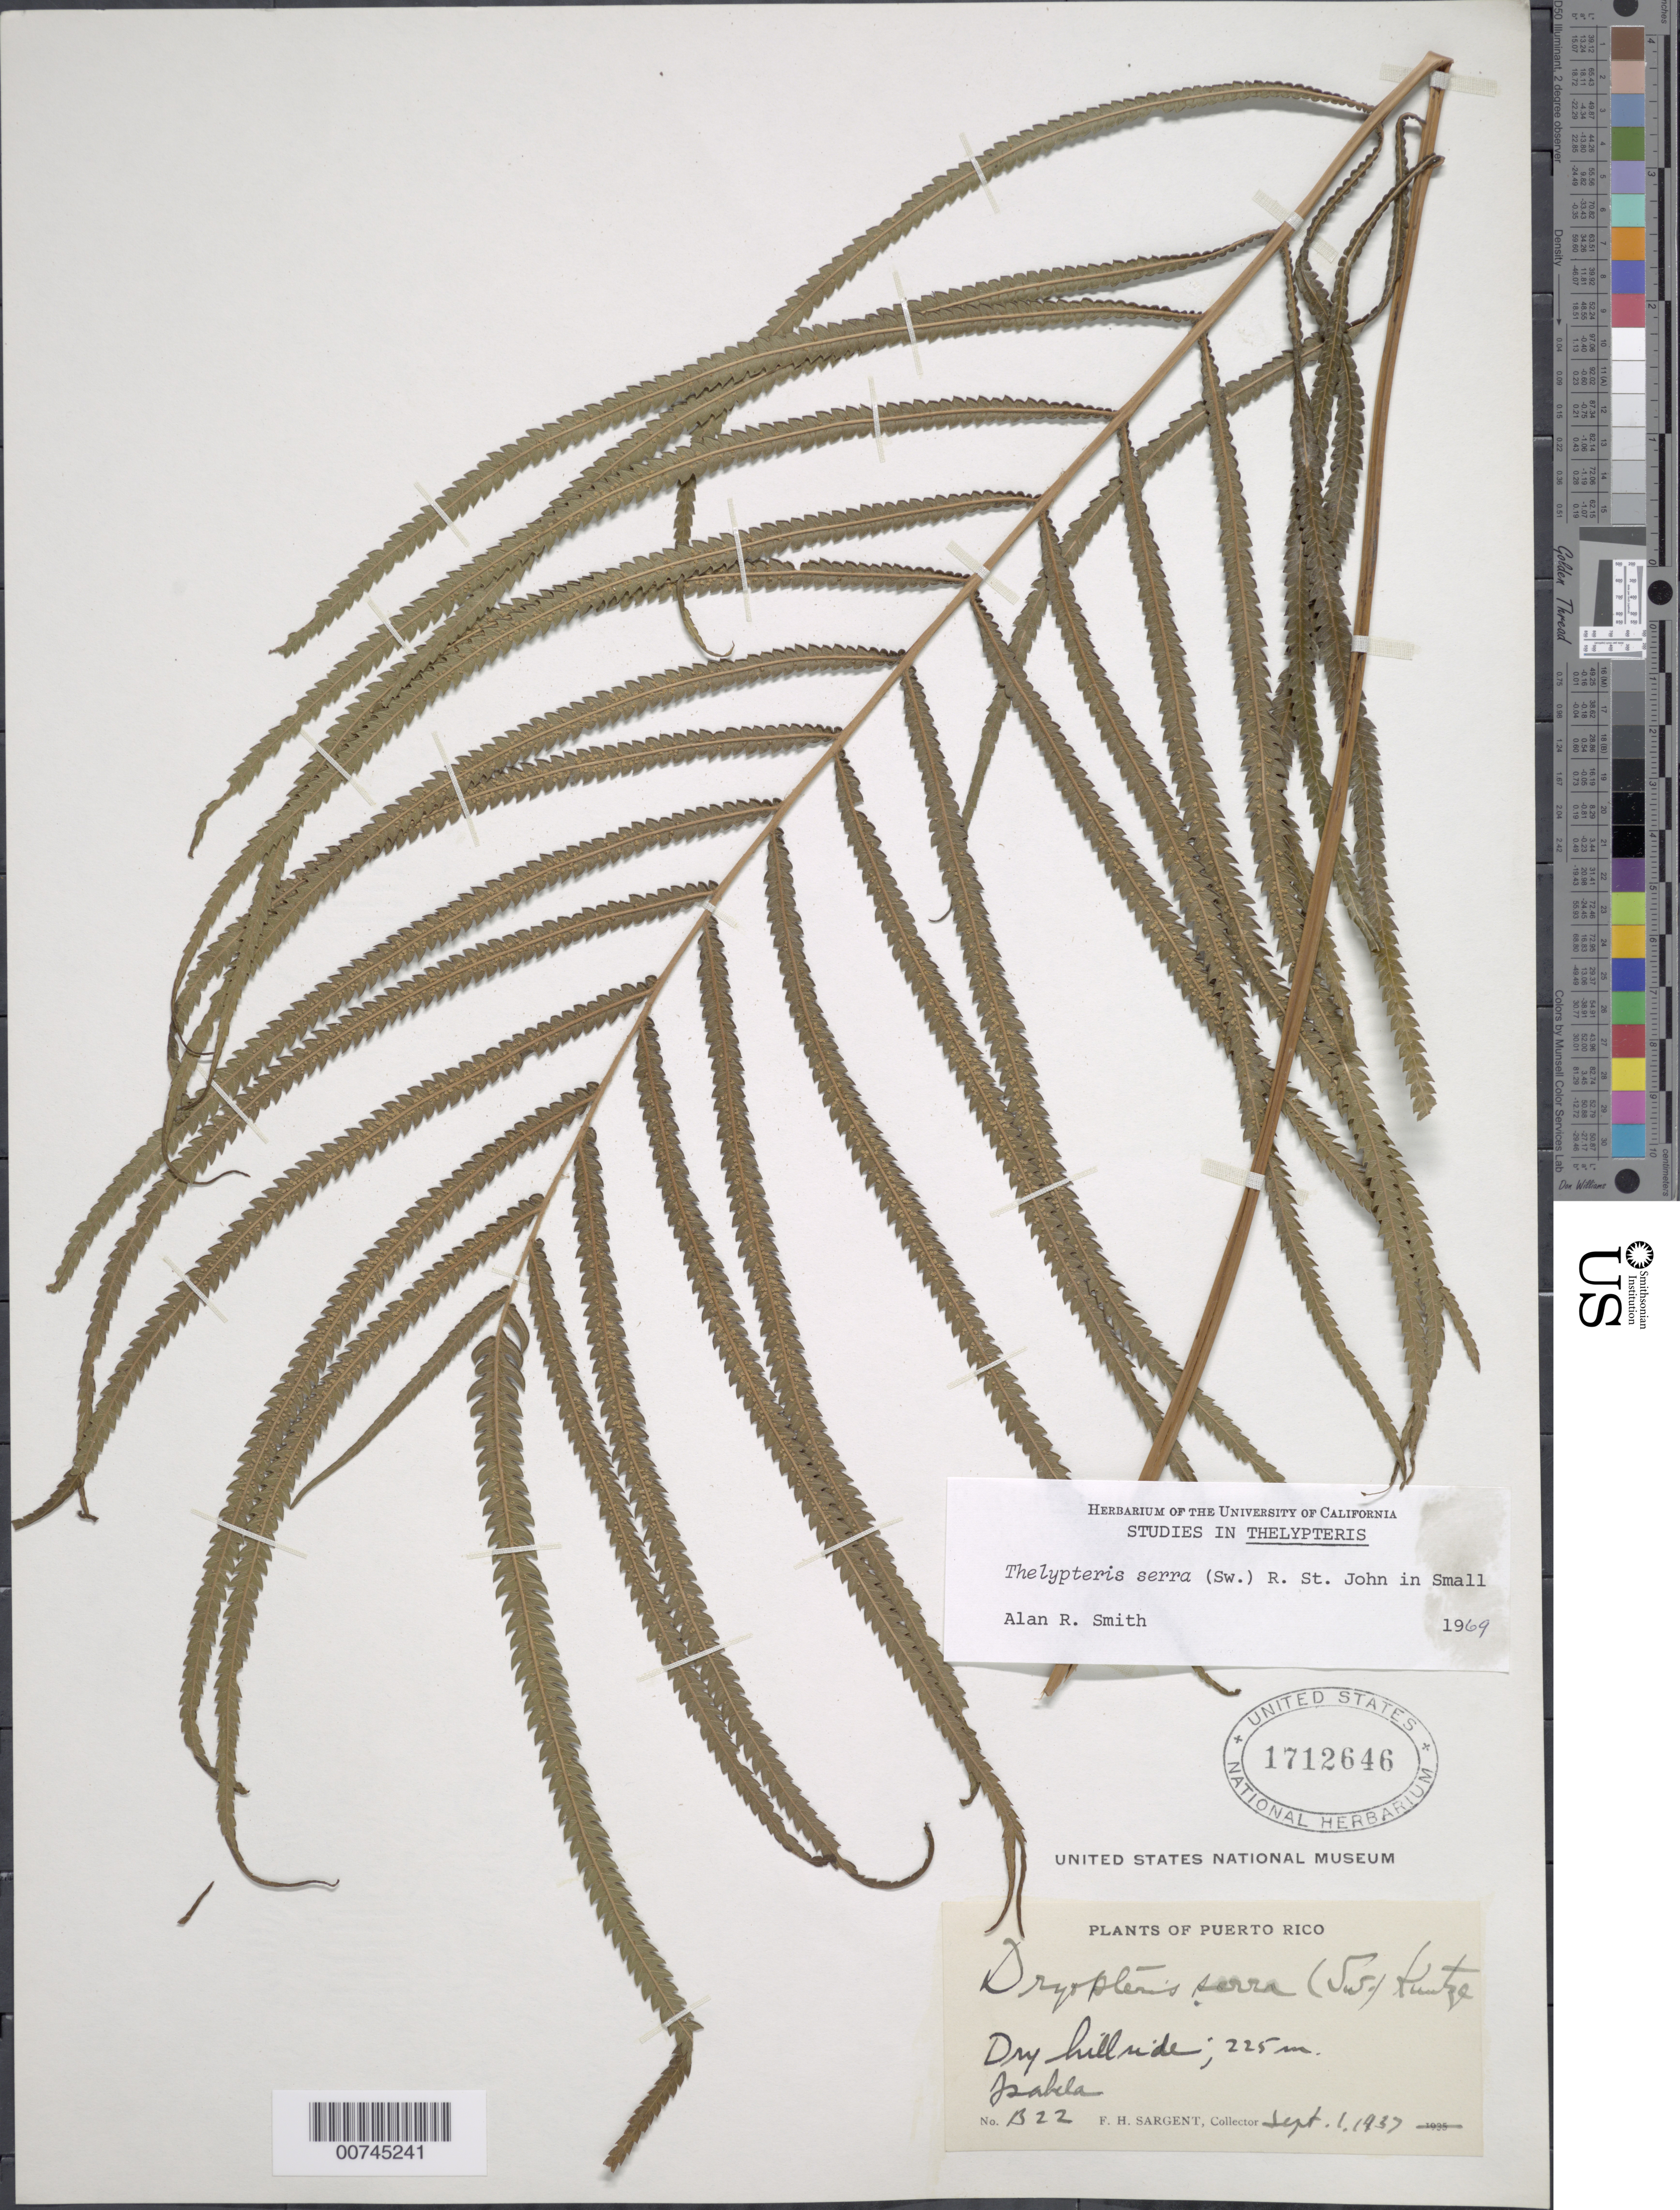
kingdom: Plantae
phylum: Tracheophyta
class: Polypodiopsida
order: Polypodiales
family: Thelypteridaceae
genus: Christella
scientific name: Christella serra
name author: (Sw.) Holttum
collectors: F. H. Sargent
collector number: B22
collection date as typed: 01 Sep 1937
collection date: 1937-09-01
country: Puerto Rico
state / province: Isabela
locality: Isabela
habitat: Dry hillside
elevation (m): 225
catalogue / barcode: US 1712646